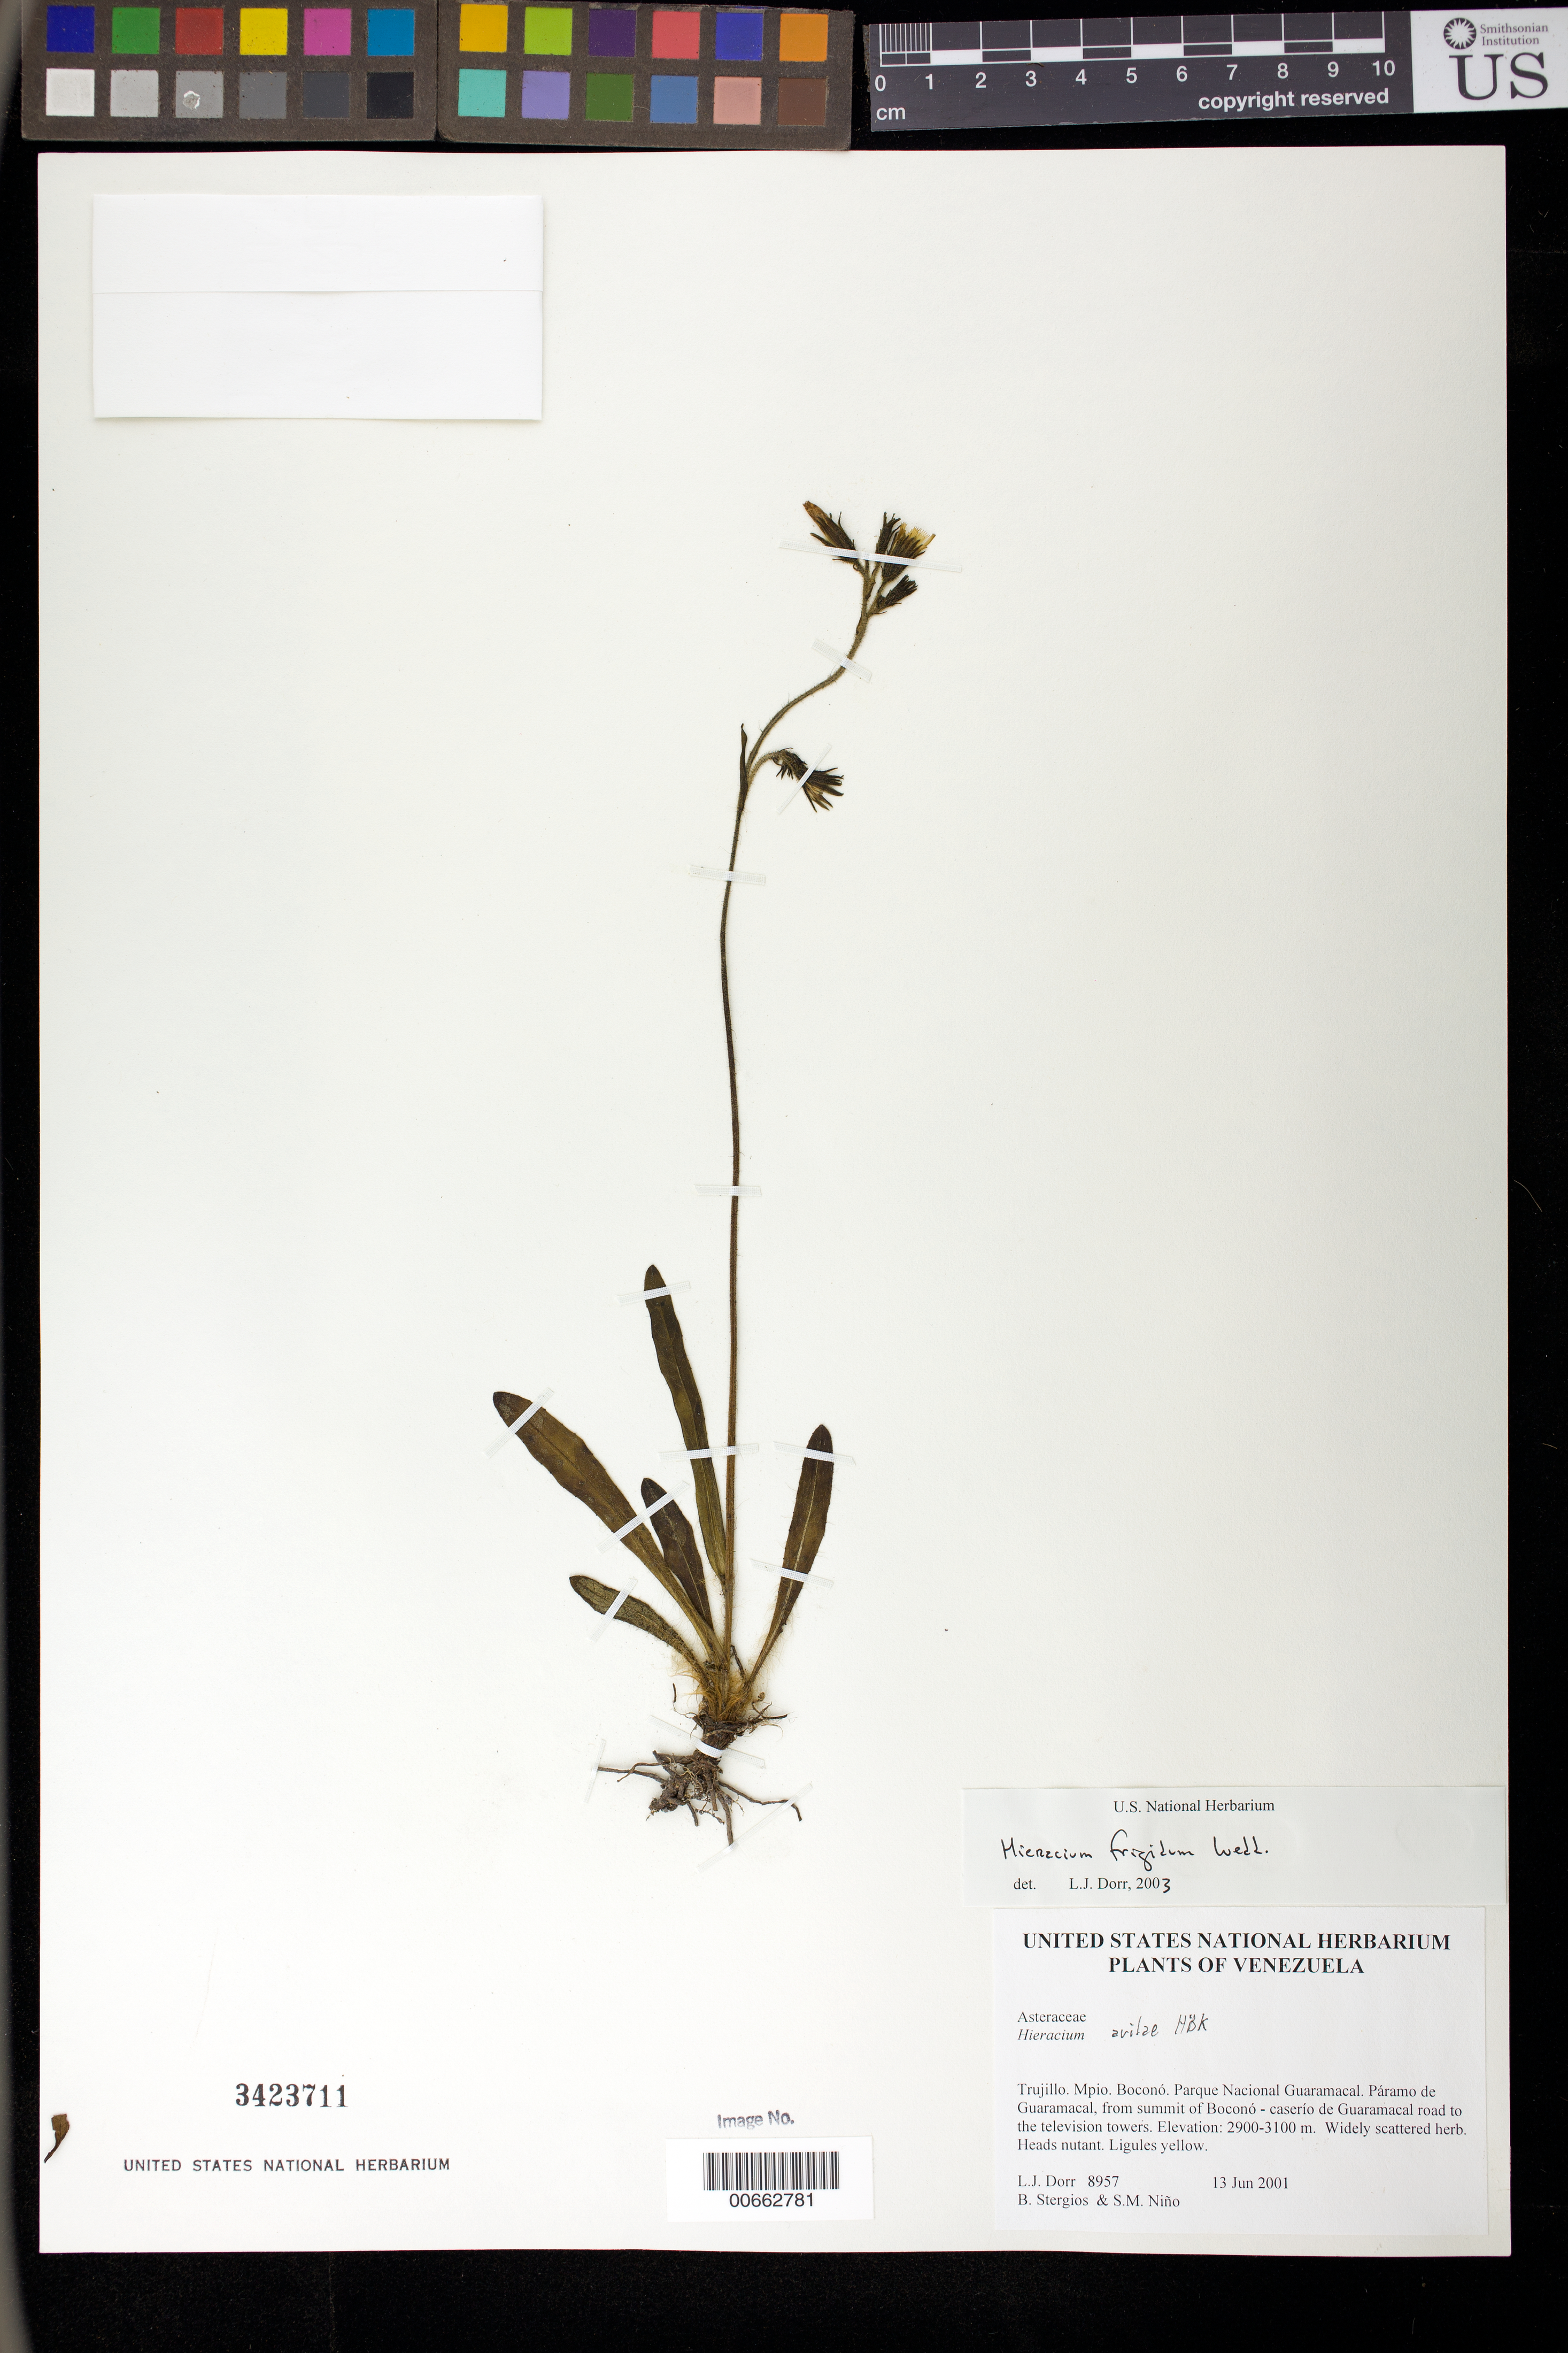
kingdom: Plantae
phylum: Tracheophyta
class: Magnoliopsida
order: Asterales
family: Asteraceae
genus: Hieracium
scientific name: Hieracium avilae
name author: Kunth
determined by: Robinson, Harold E., (US)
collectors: L. J. Dorr, B. G. Stergios & S. M. Niño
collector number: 8957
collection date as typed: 13 Jun 2001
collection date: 2001-06-13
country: Venezuela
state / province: Trujillo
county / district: Boconó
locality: Parque Nacional Guaramacal. Páramo de Guaramacal, from summit of Boconó-caserío de Guaramacal road to the television towers.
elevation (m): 2900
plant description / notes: PORT, US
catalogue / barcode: US 3423711